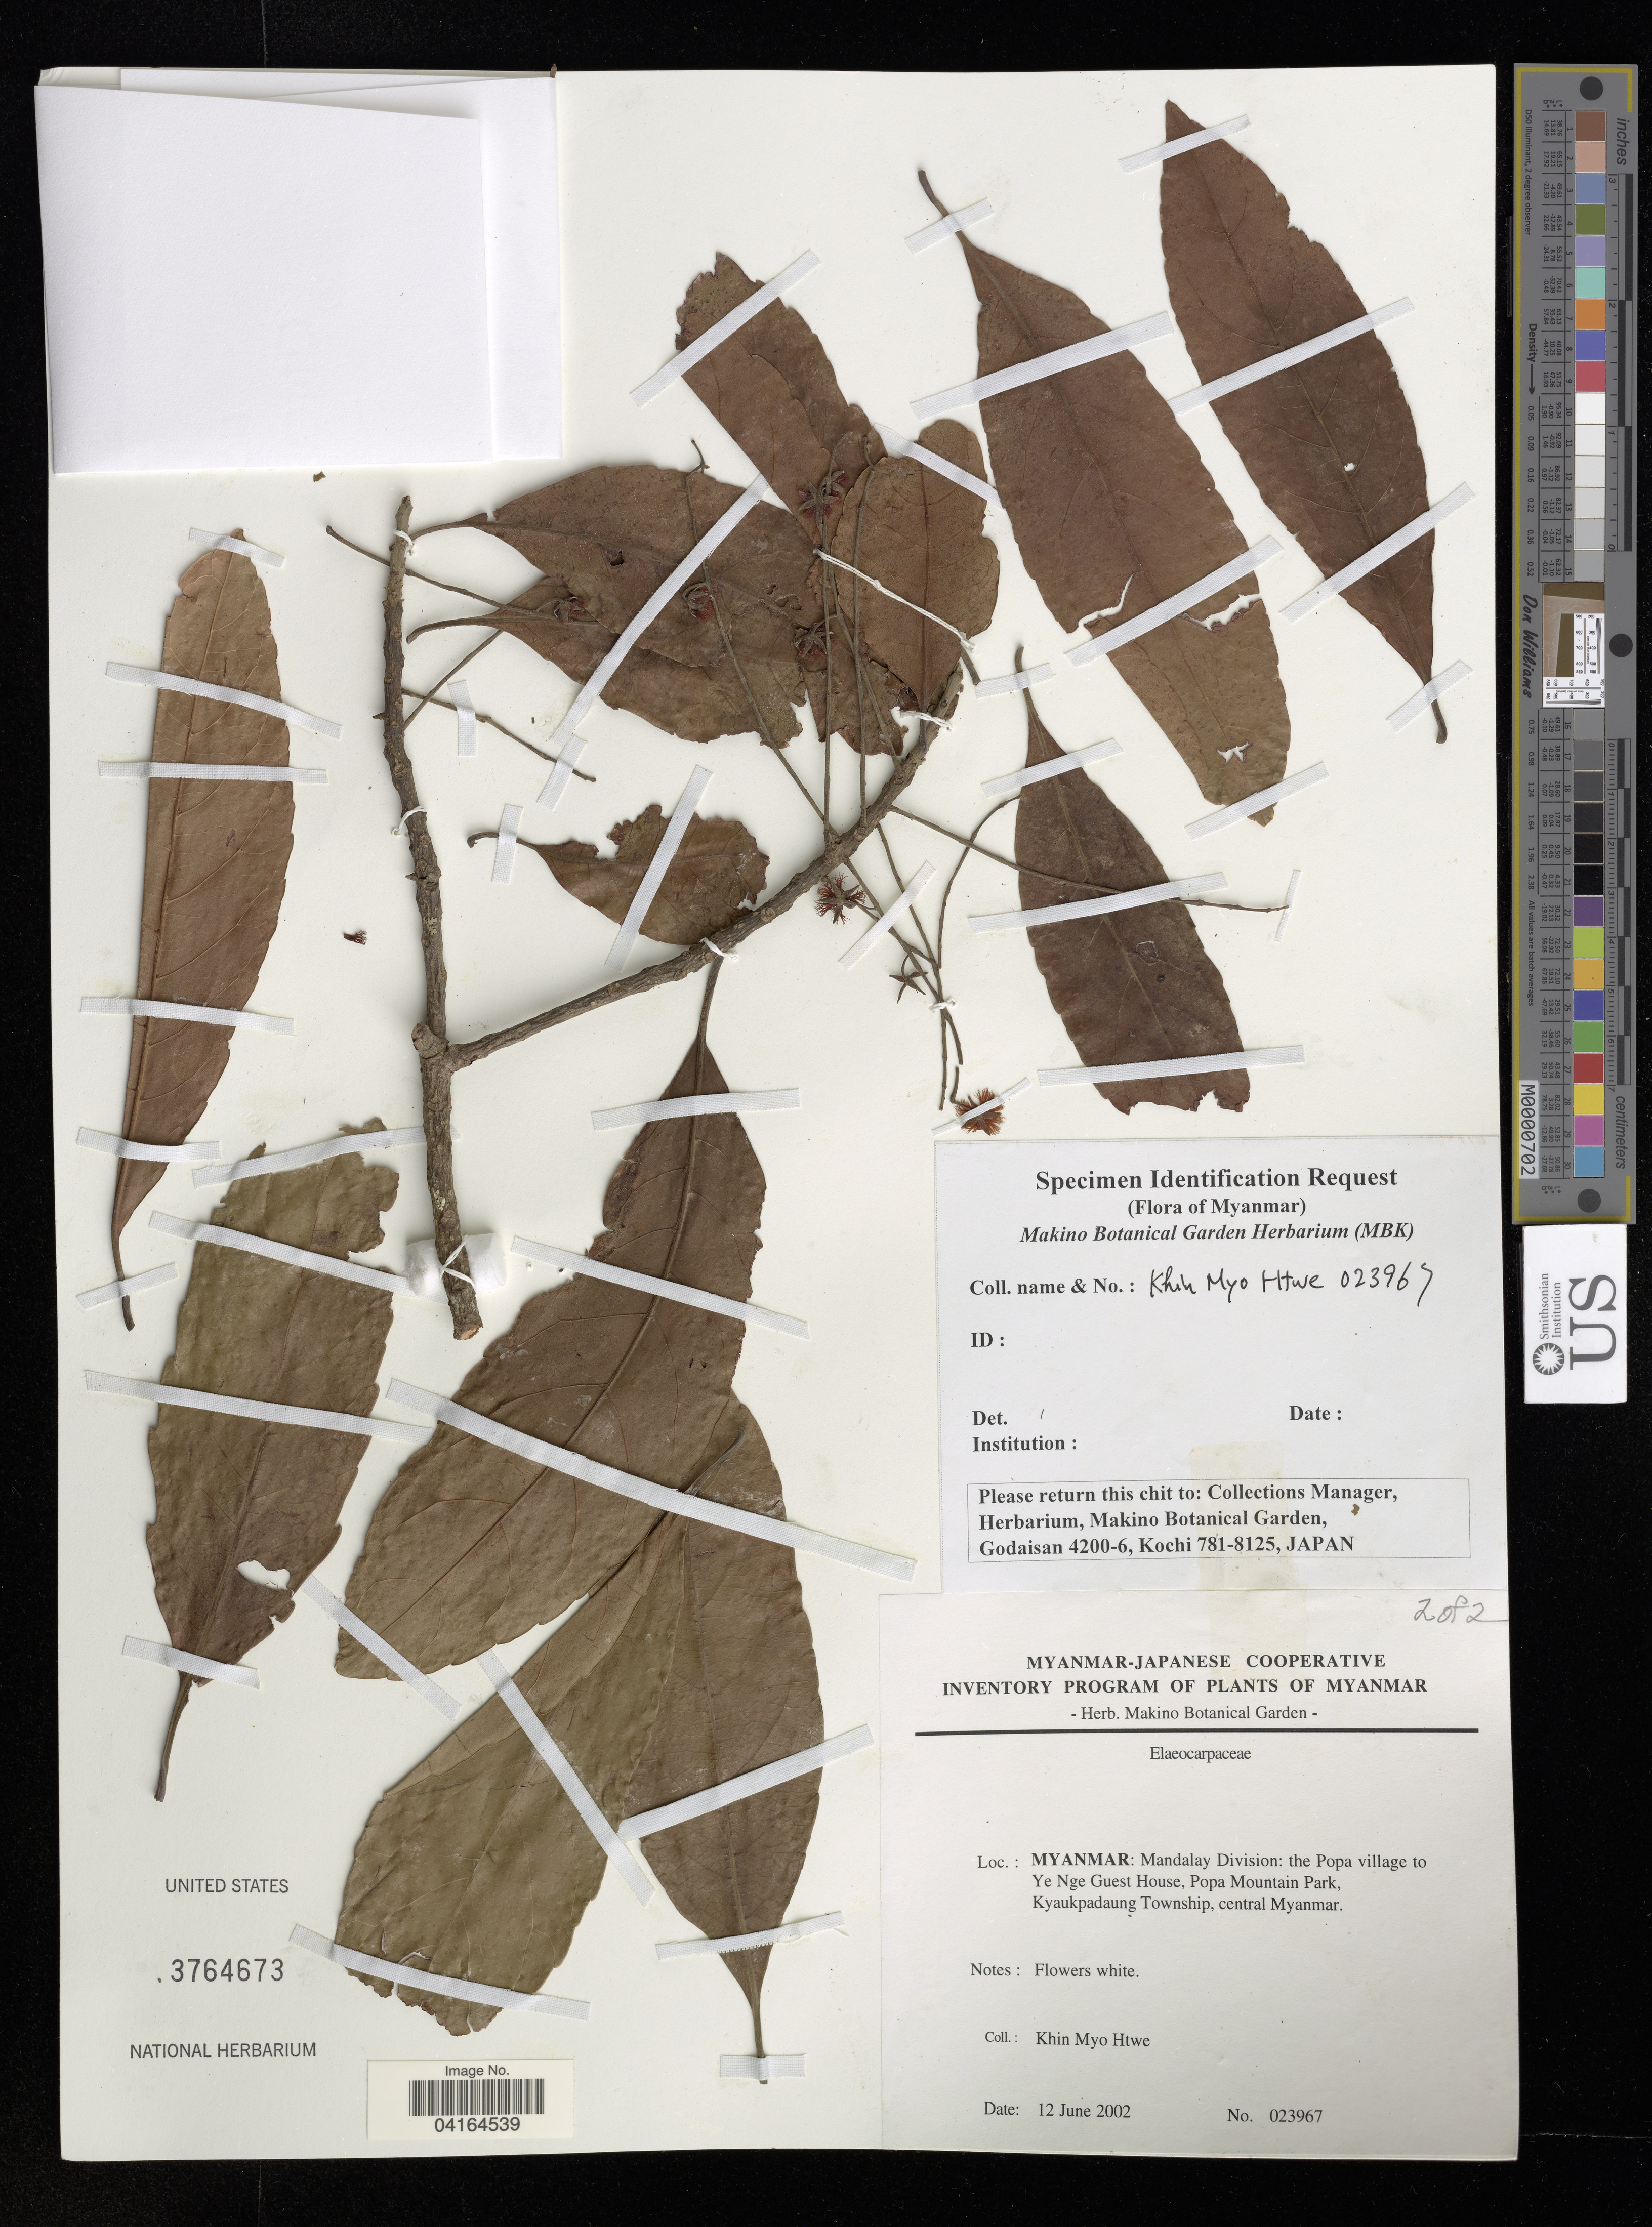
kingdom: Plantae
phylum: Tracheophyta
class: Magnoliopsida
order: Oxalidales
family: Elaeocarpaceae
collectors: K. Htwe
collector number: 023967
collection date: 2002-06-12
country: Myanmar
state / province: Mandalay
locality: Mandalay Division: the Popa village to Ye Nge Guest House, Popa Mountain Park, Kyaukpadaung Township, central Myanmar.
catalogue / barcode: US 3764673